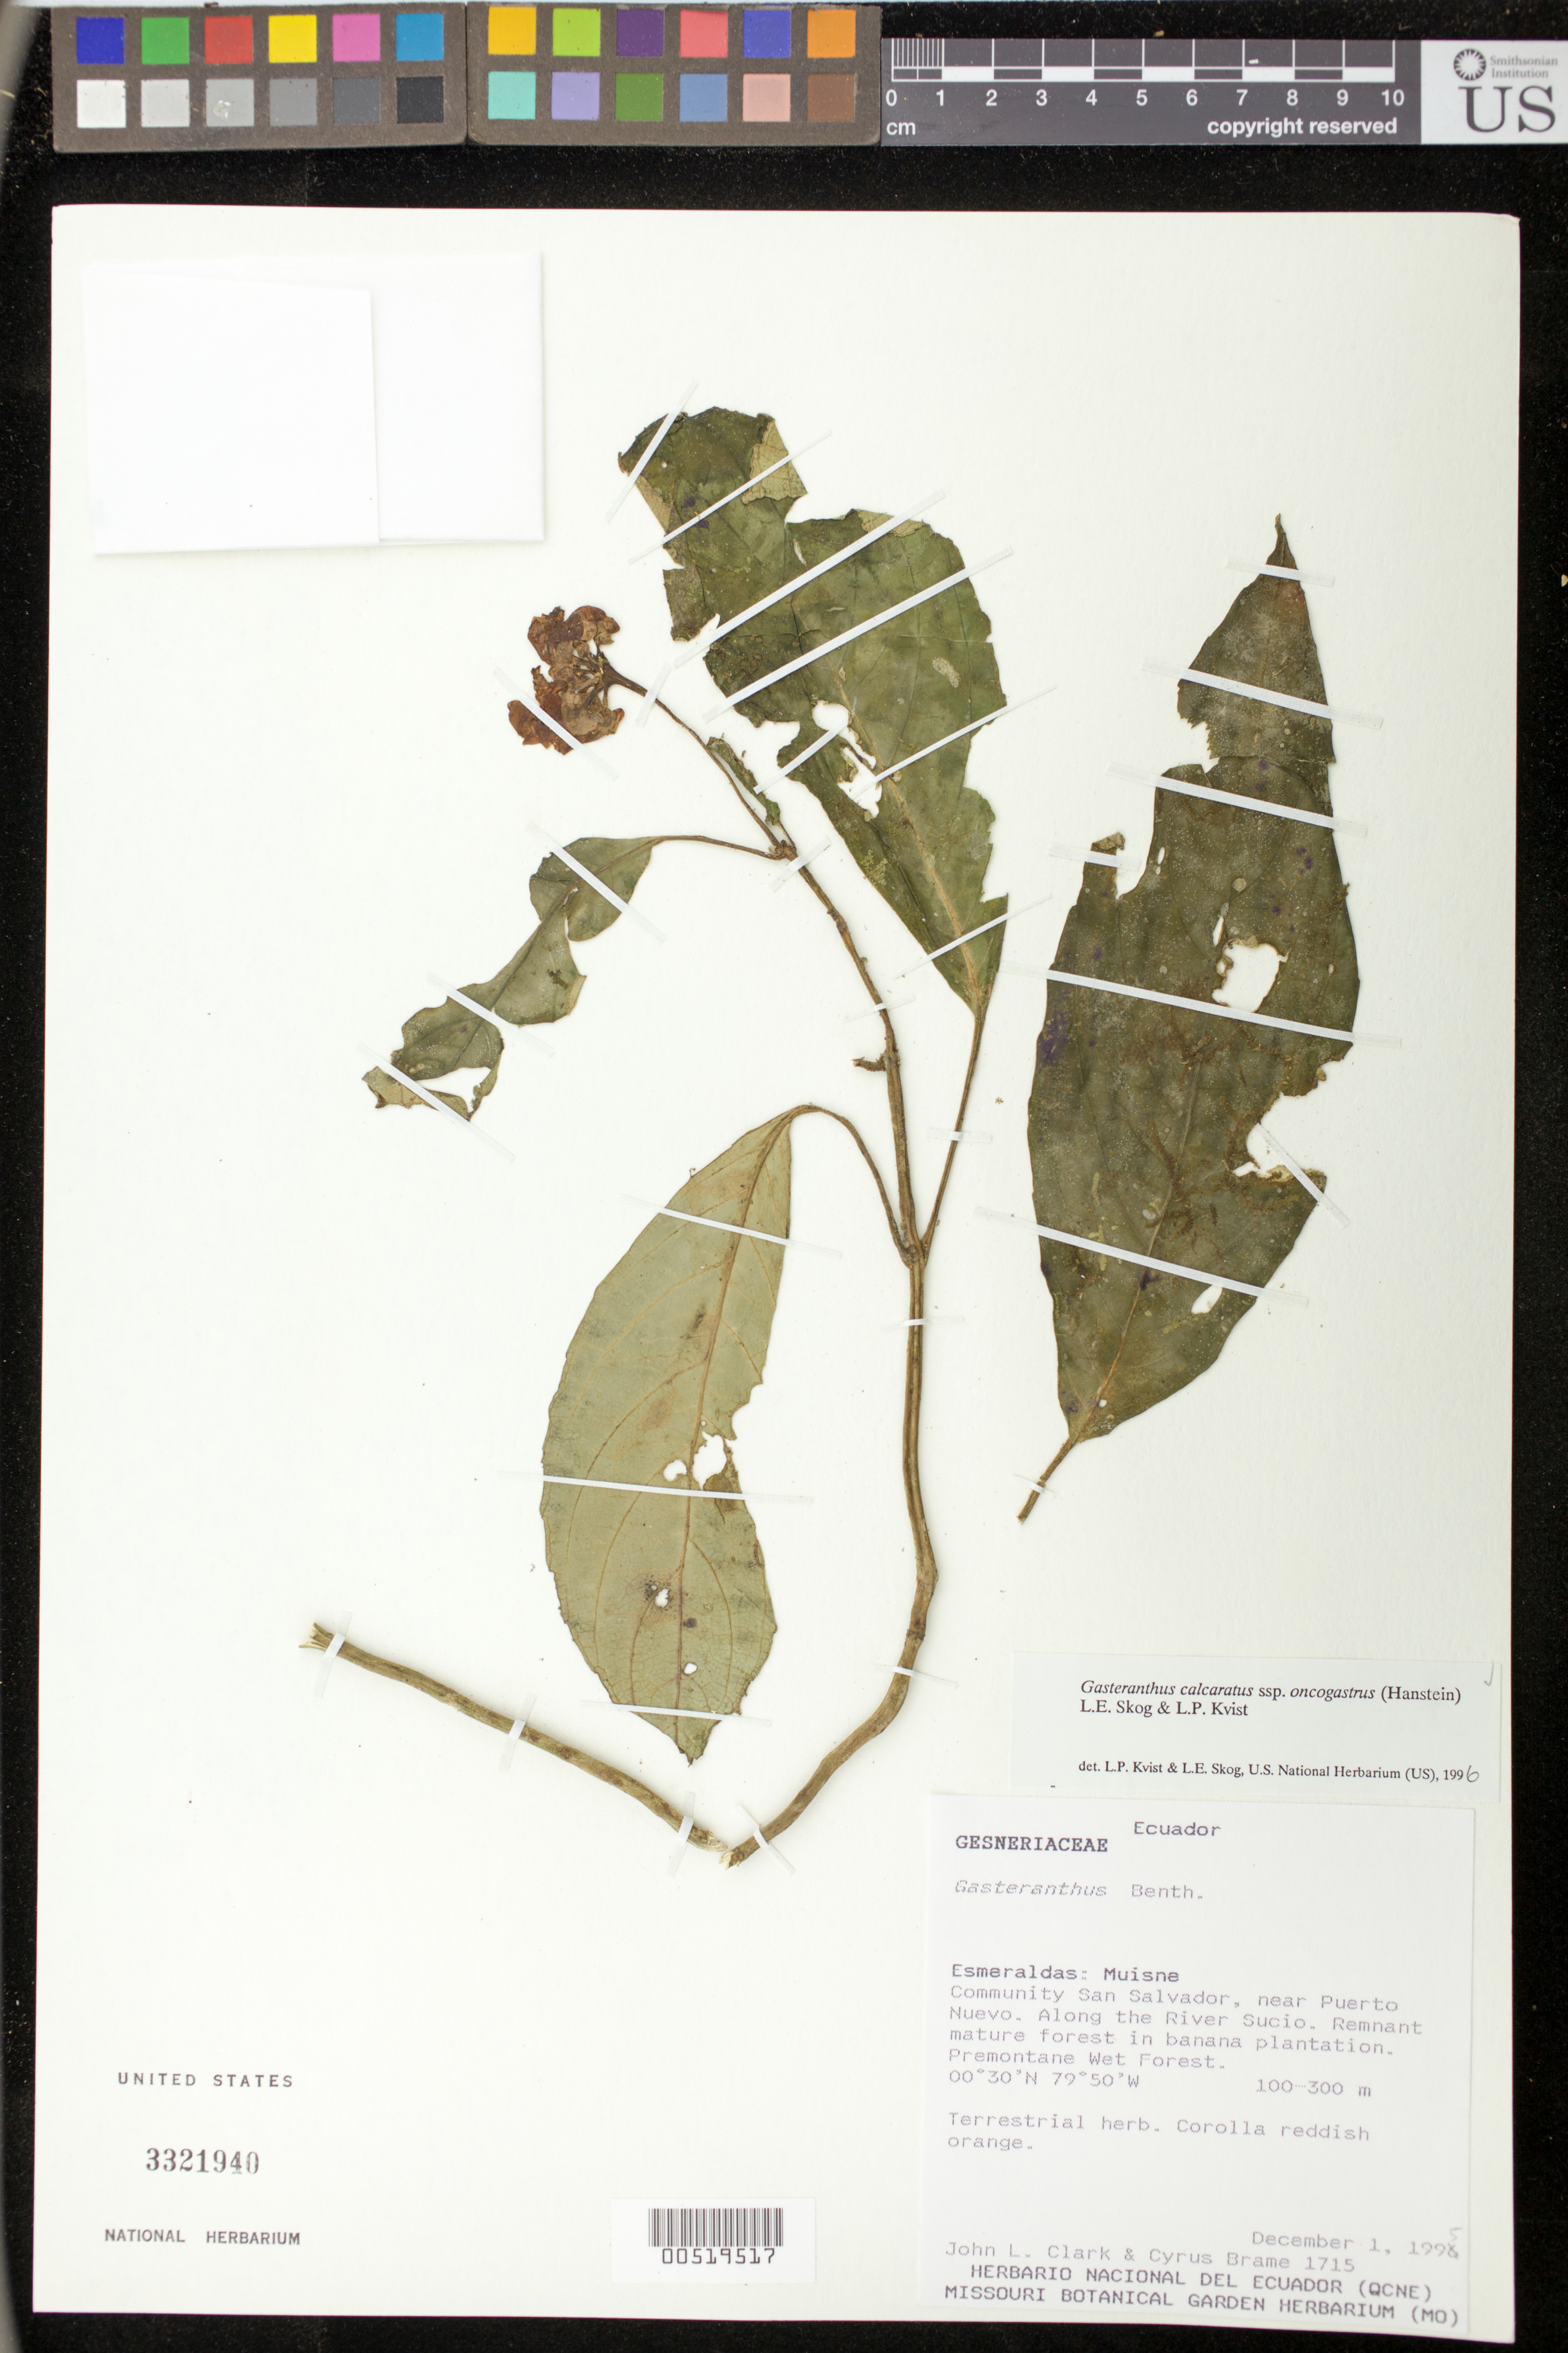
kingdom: Plantae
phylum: Tracheophyta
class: Magnoliopsida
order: Lamiales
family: Gesneriaceae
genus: Sinningia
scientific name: Sinningia incarnata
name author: (Aubl.) D.L. Denham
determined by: Skog, Laurence E.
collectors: J. L. Clark & C. Brame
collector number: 1715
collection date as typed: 01 Dec 1995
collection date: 1995-12-01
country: Ecuador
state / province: Esmeraldas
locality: Muisne: community San Salvador, near Puerto Nuevo, along the River Sucio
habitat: Premontane wet forest, remnant mature forest in banana plantation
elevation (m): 100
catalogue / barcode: US 3321940